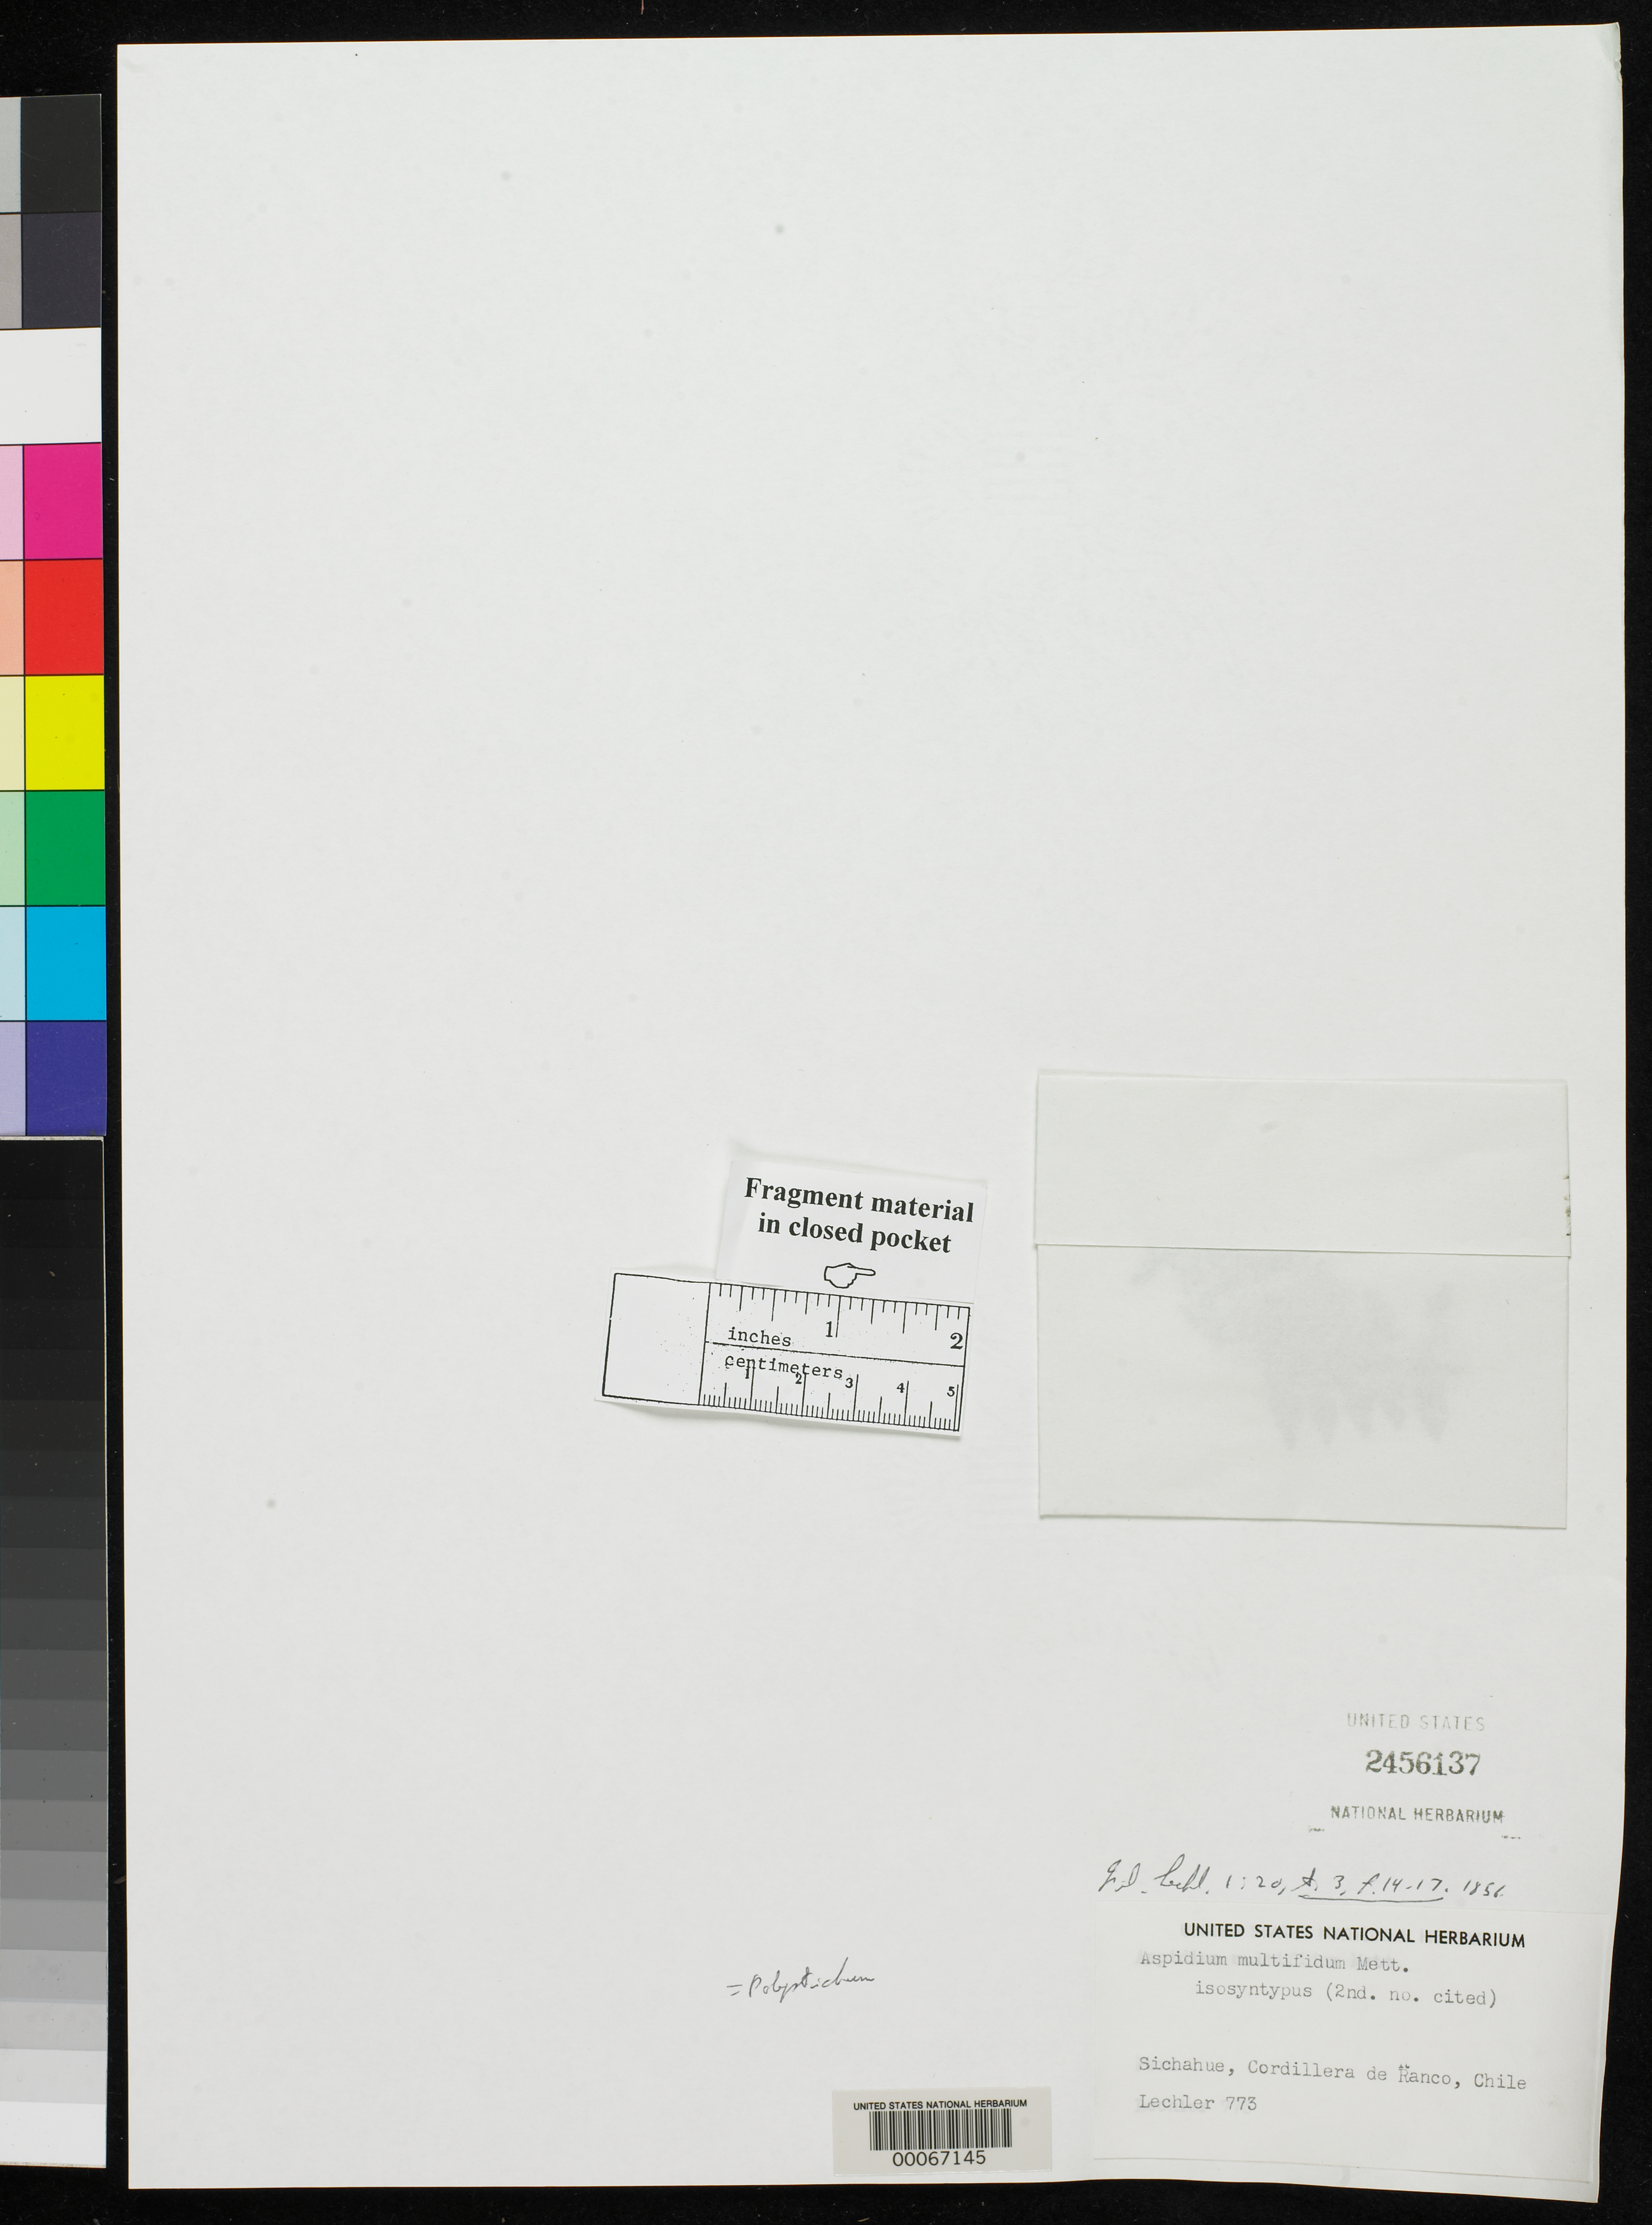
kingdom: Plantae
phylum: Tracheophyta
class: Polypodiopsida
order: Polypodiales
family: Tectariaceae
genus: Aspidium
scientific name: Aspidium multifidum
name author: Mett.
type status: Isosyntype Fragment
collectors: W. Lechler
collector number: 773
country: Chile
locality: Sichahue, Cordillera de Ranco.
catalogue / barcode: US 2456137